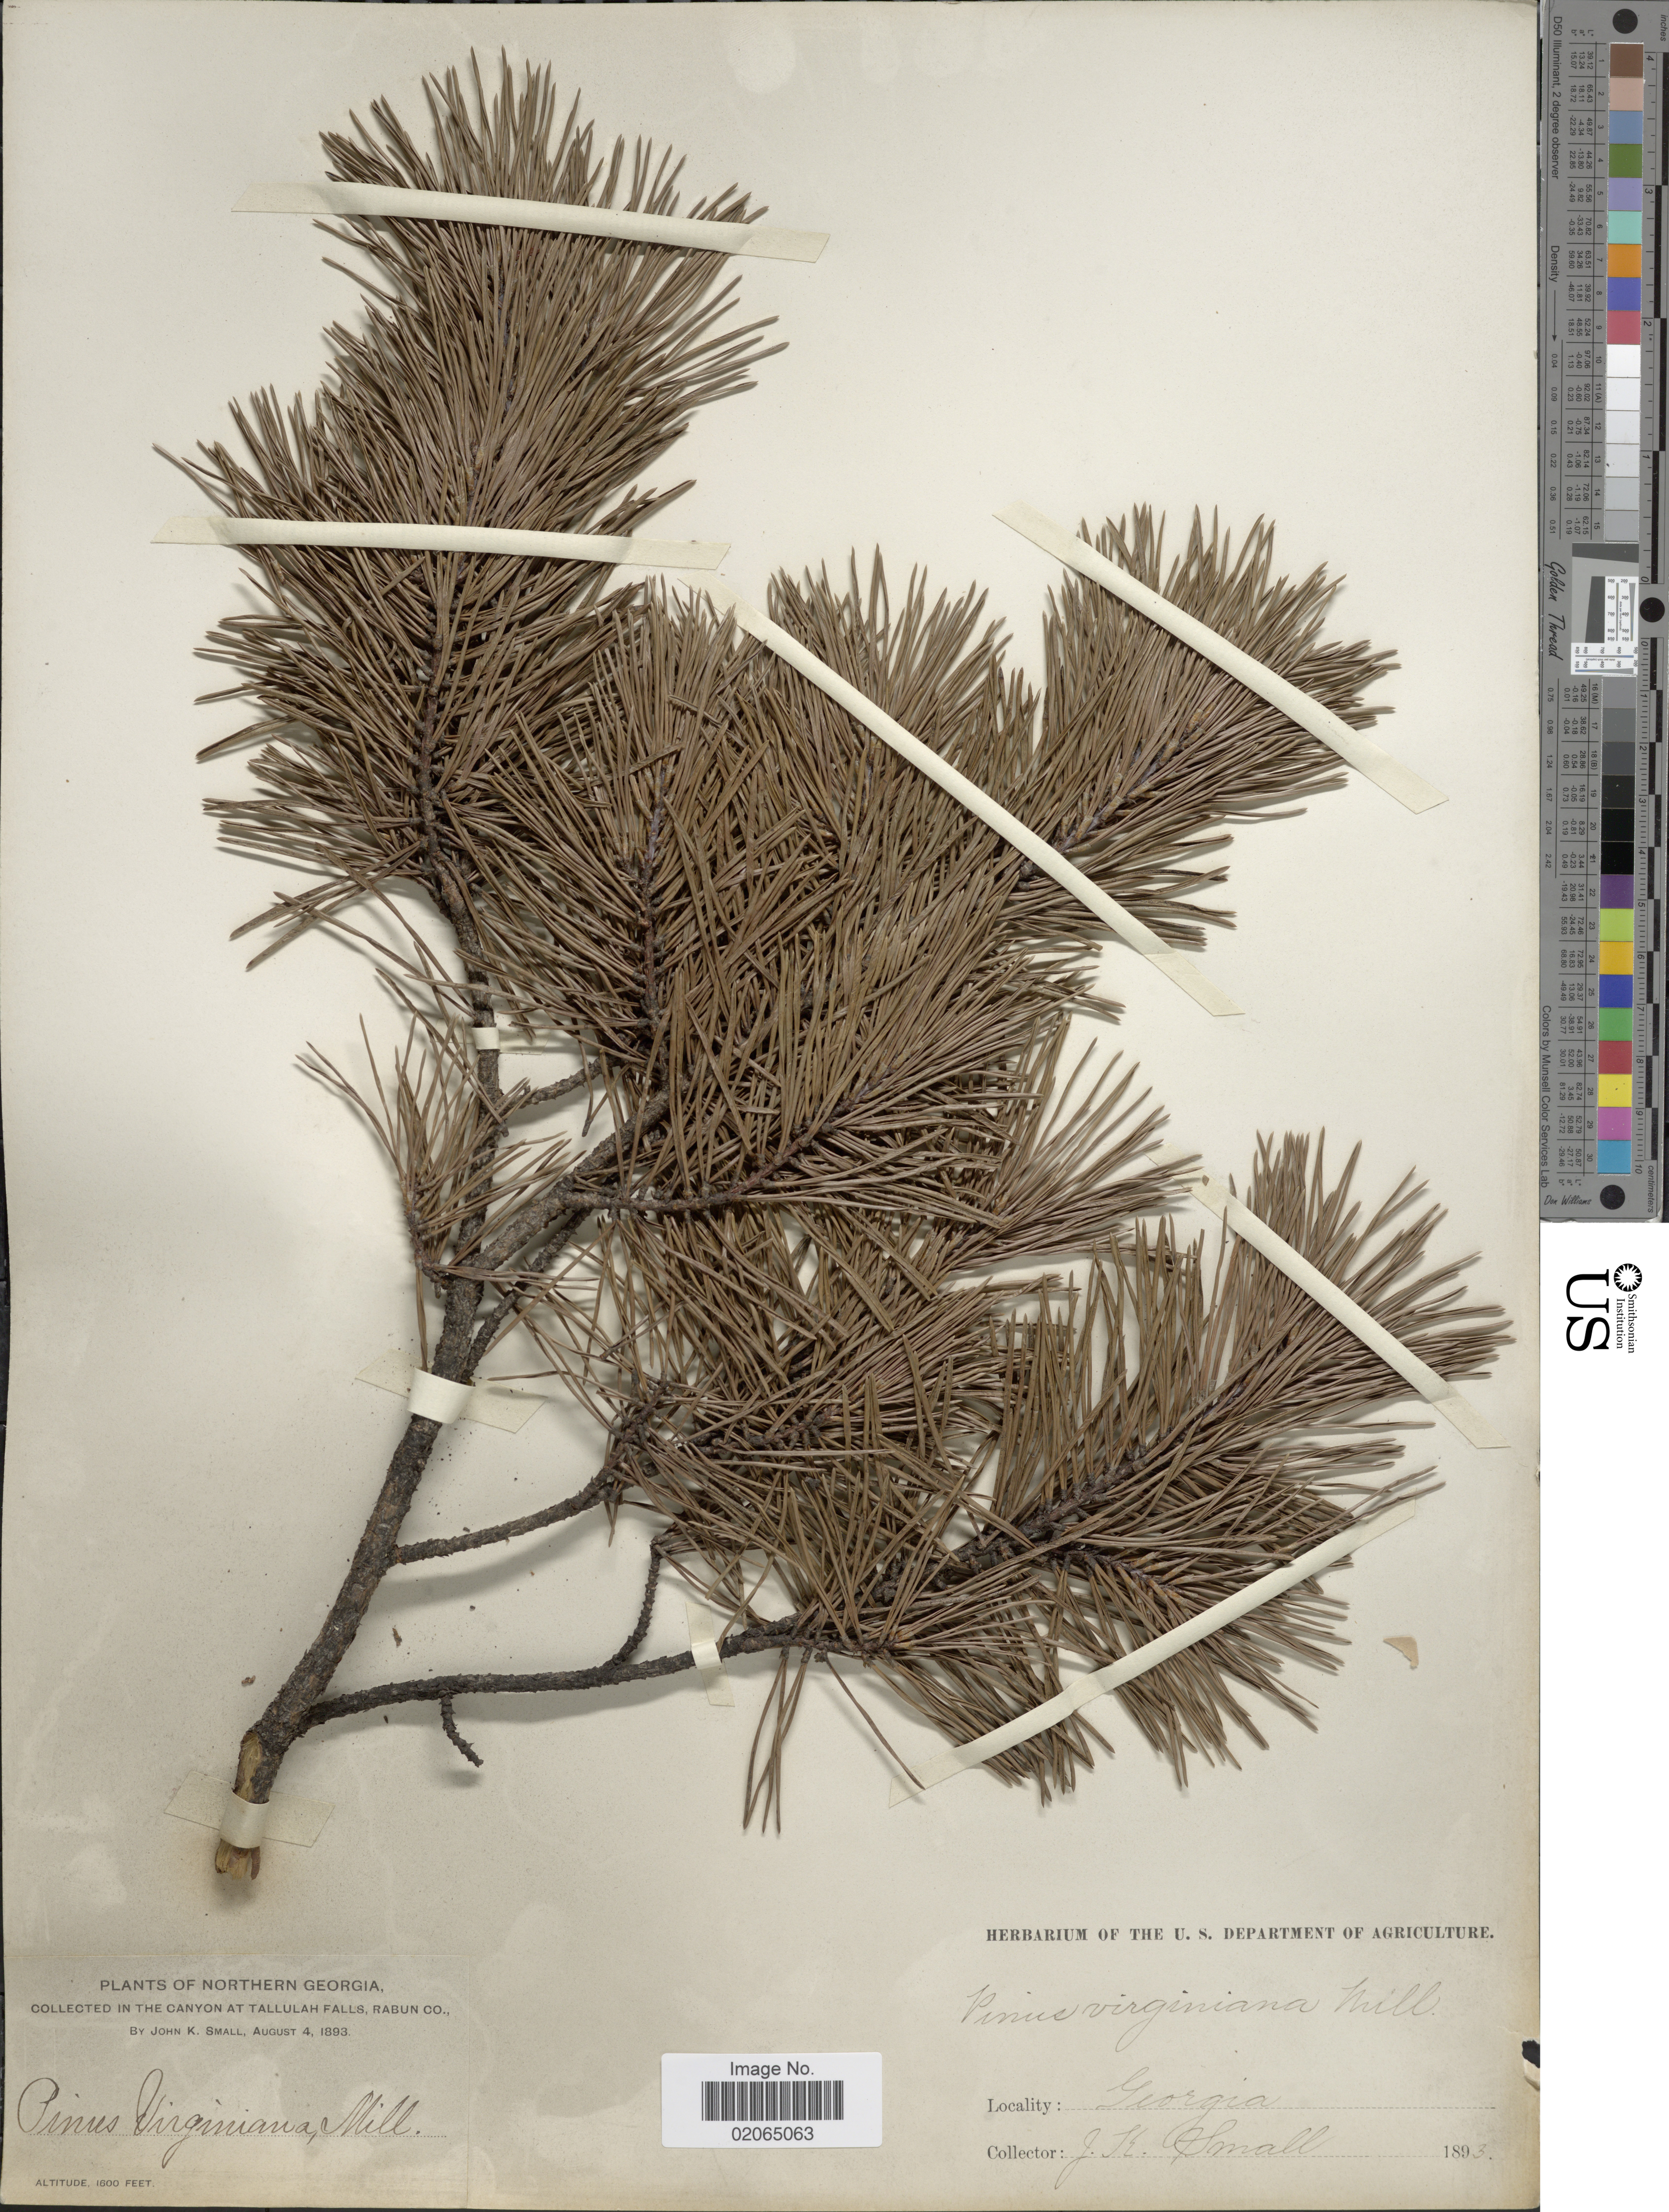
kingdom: Plantae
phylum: Tracheophyta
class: Pinopsida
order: Pinales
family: Pinaceae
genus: Pinus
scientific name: Pinus virginiana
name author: Mill.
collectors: J. K. Small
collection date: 1893-08-04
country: United States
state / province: Georgia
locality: The Canyon at tallulah Falls, Rabun Co.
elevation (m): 488